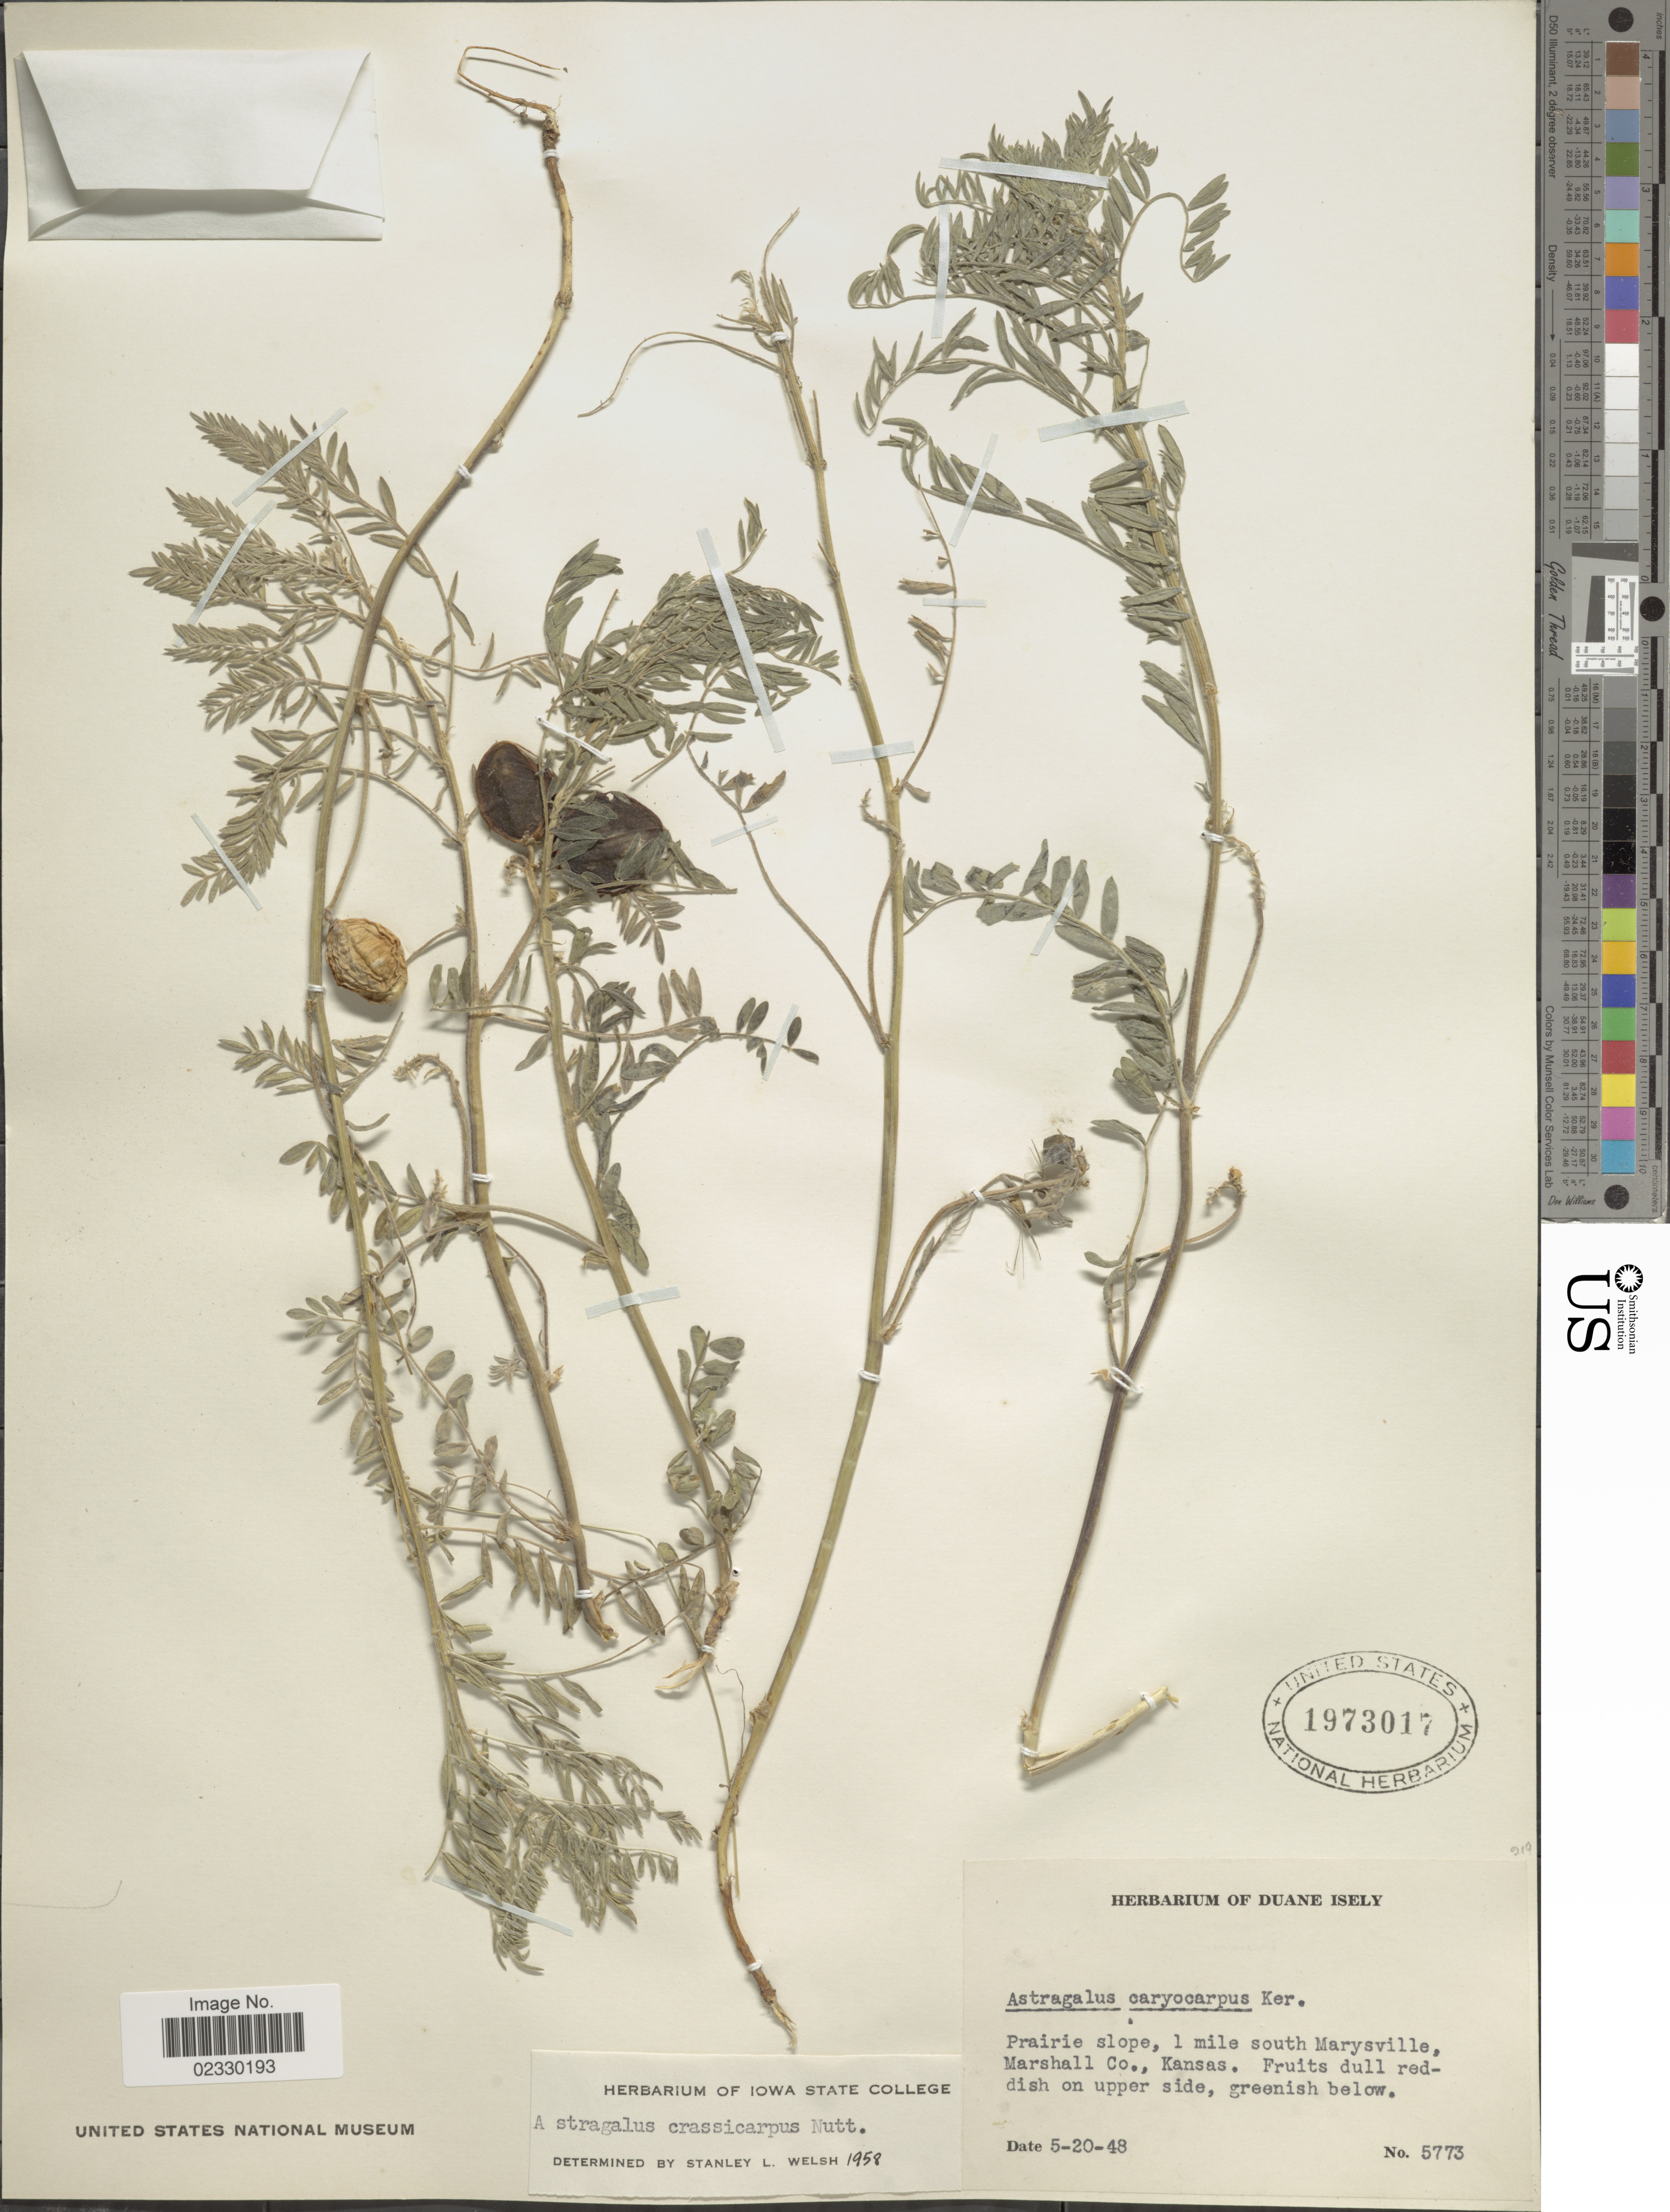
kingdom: Plantae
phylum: Tracheophyta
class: Magnoliopsida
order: Fabales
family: Fabaceae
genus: Astragalus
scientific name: Astragalus crassicarpus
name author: Nutt.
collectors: ex. herb. Duane Isely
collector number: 5773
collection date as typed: Transcribed d/m/y: 20/5/48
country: United States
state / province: Kansas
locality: Prairie slope, 1 mile south Marysville, Marshall Co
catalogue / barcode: US 1973017